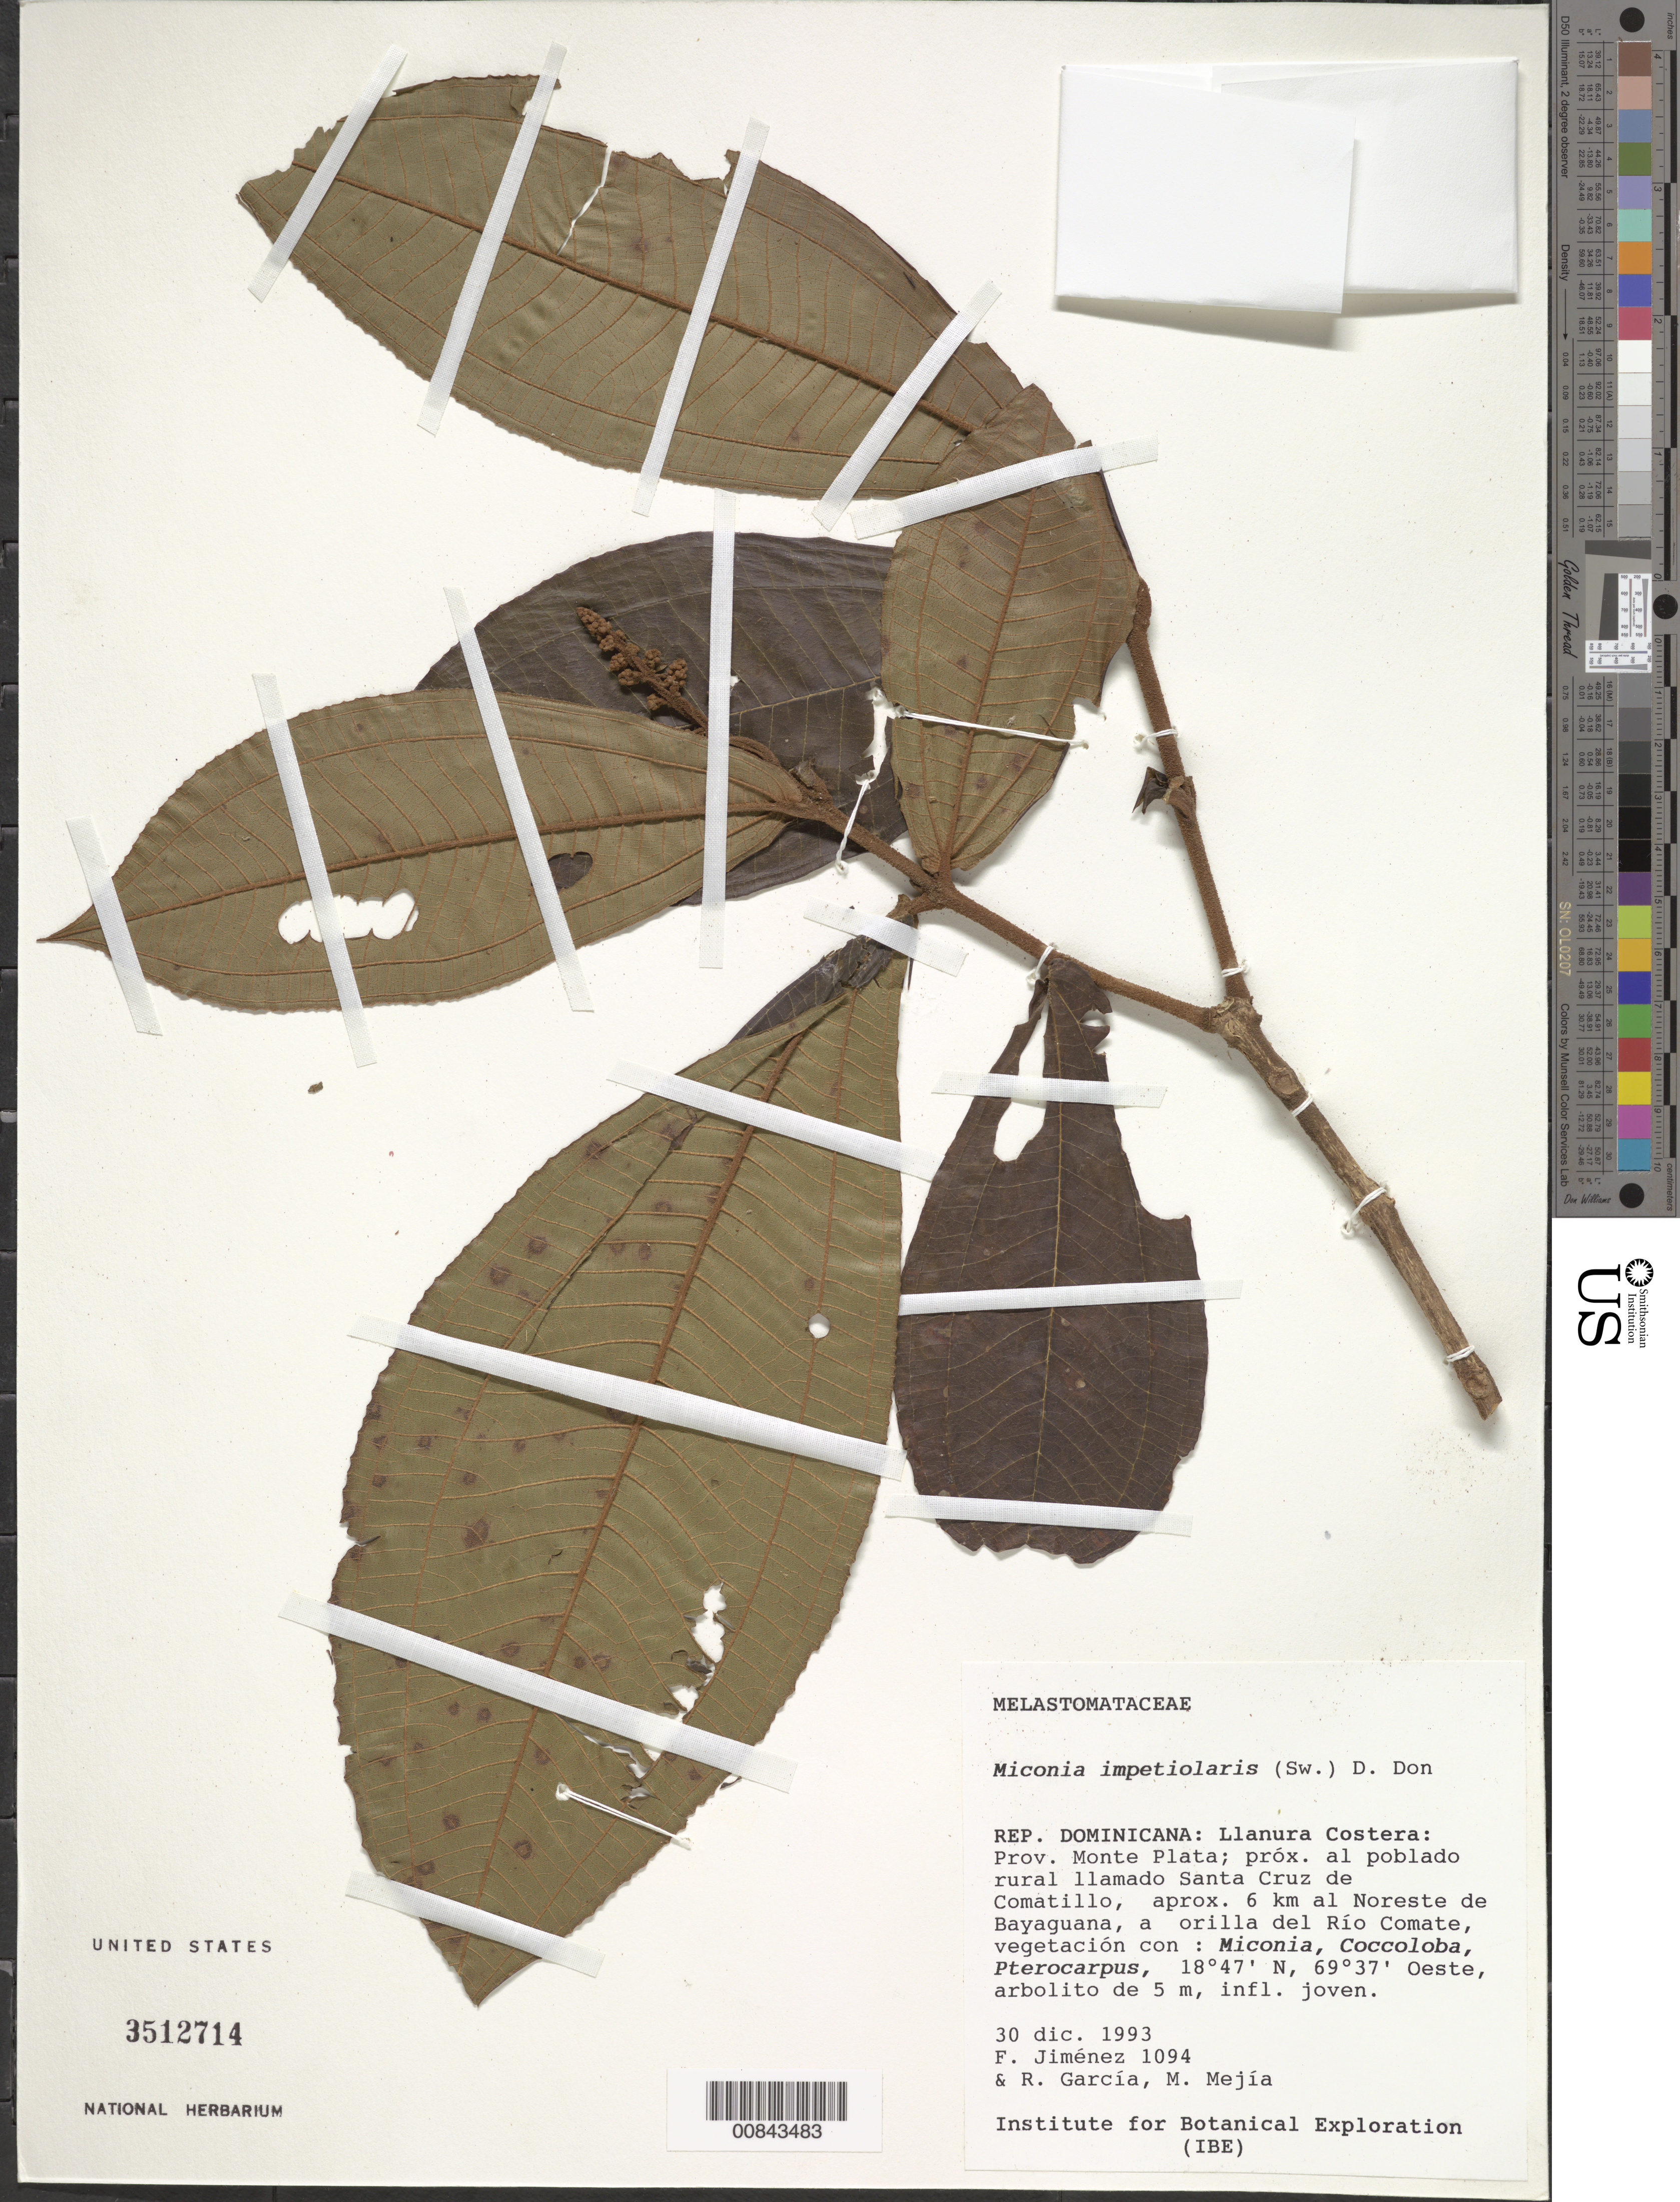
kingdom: Plantae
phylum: Tracheophyta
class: Magnoliopsida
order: Myrtales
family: Melastomataceae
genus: Miconia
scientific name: Miconia impetiolaris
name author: (Sw.) D. Don ex DC.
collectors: F. Jiménez, R. G. García & M. Mejia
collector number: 1094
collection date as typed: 30 Dec 1993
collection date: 1993-12-30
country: Dominican Republic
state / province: Monte Plata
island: Hispaniola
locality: Llanura Costera: próx. al poblado rural llamado Santa Cruz de Comatillo, aprox. 6 km al Noreste de Bayaguana, a orilla del Río Comate.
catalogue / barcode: US 3512714